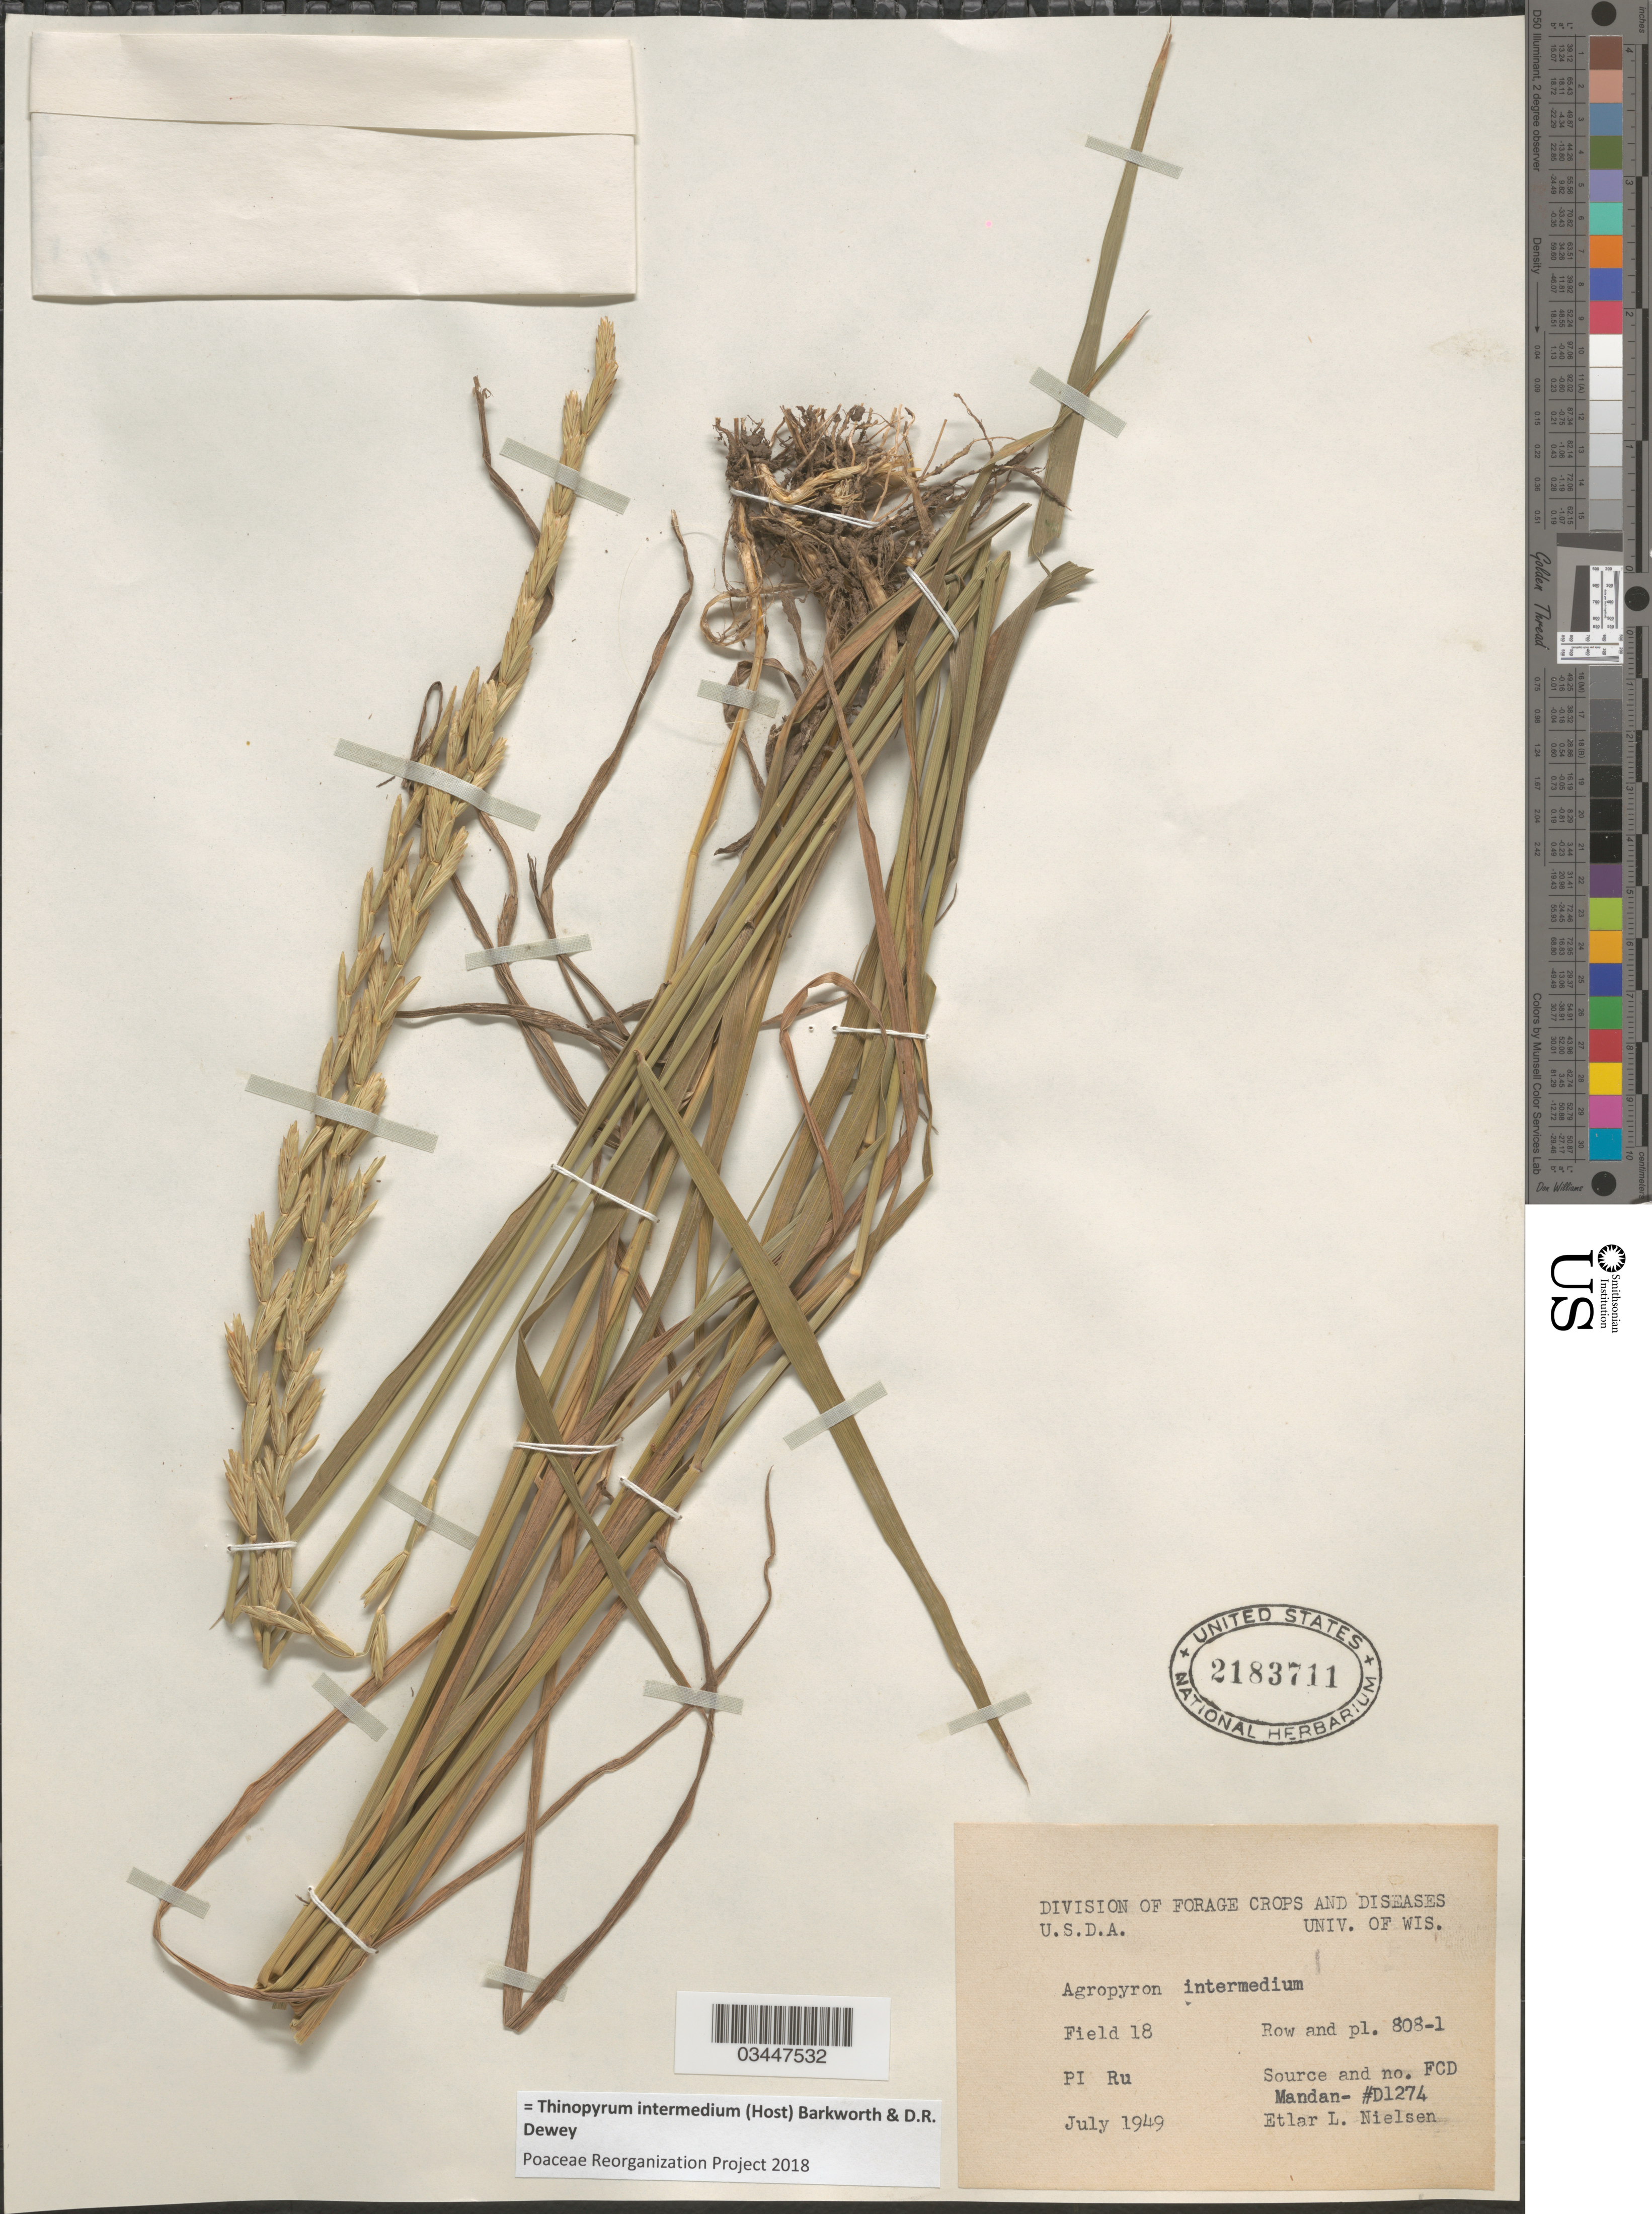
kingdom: Plantae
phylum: Tracheophyta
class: Liliopsida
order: Poales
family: Poaceae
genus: Thinopyrum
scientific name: Thinopyrum intermedium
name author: (Host) Barkworth & Dewey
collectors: E. L. Nielsen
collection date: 1949-07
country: United States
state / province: Washington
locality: Field 18. Row and pl. 808-1. Ru.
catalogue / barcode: US 2183711